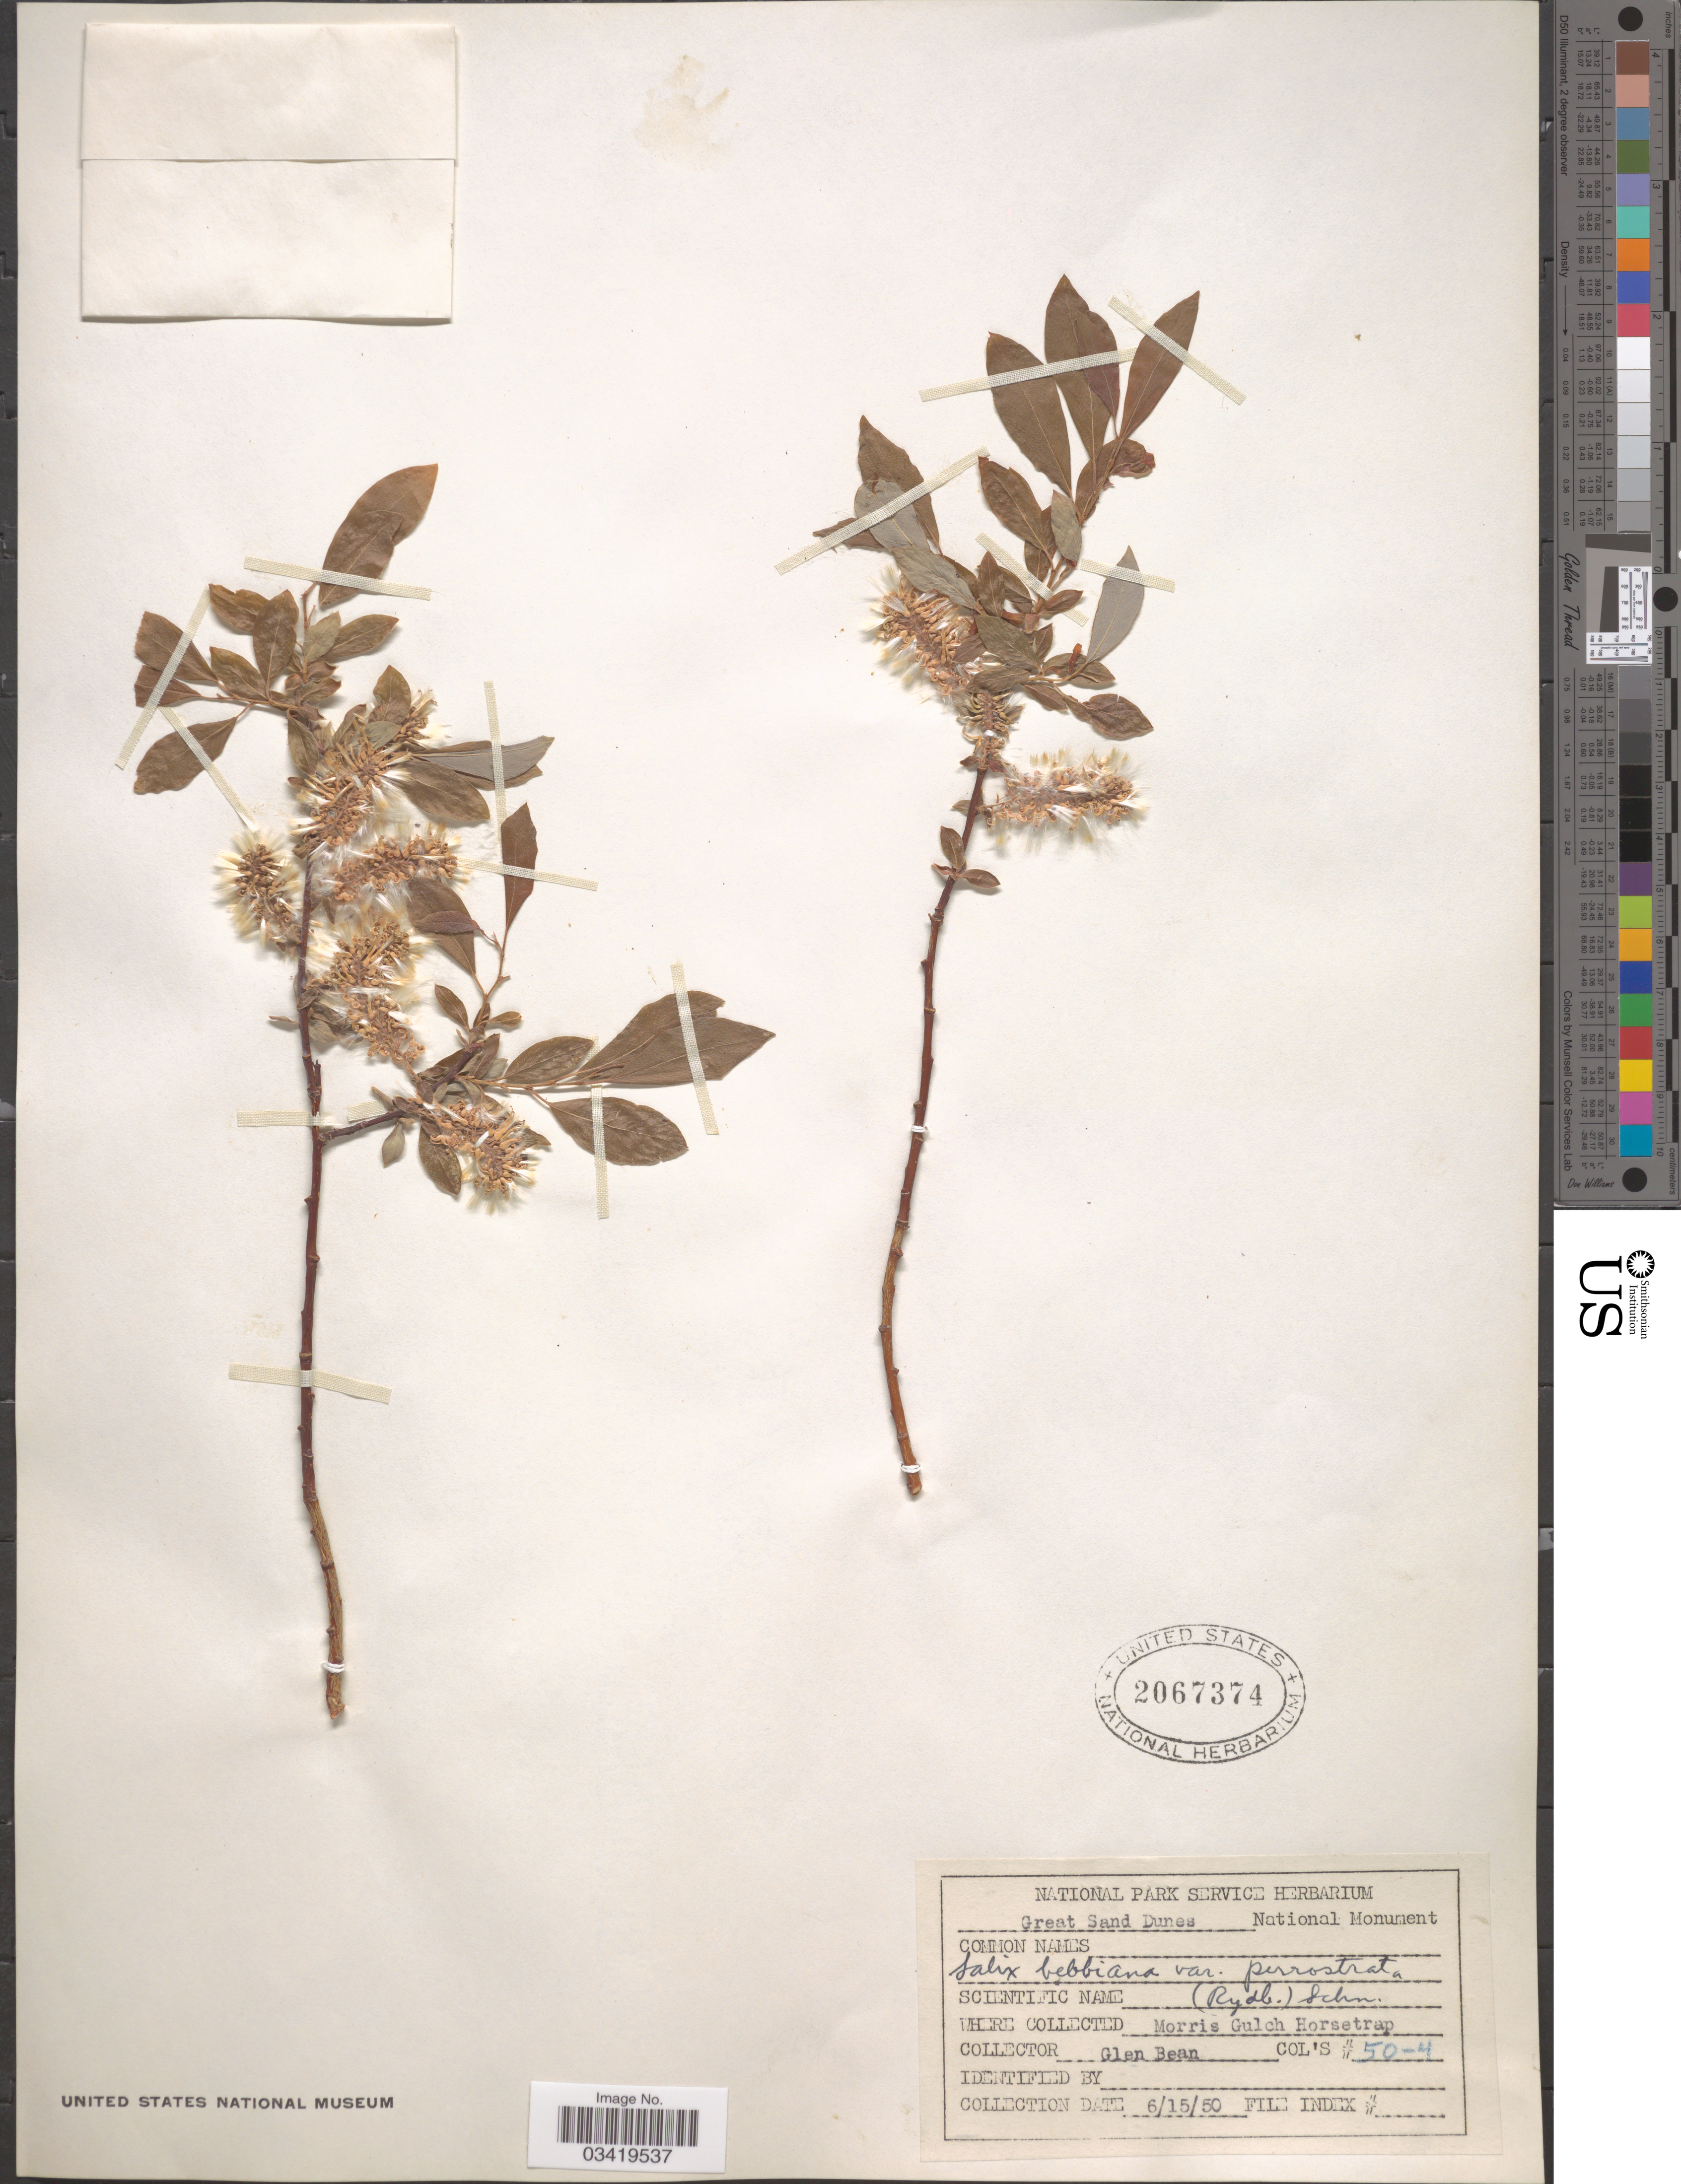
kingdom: Plantae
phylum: Tracheophyta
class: Magnoliopsida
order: Malpighiales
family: Salicaceae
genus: Salix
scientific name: Salix bebbiana var. perrostrata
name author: Sarg.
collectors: G. Bean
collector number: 50-4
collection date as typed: Transcribed d/m/y: 15/6/50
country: United States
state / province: Colorado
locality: Great Sand Dunes National Monument. Morris Gulch Horsetrap.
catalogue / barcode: US 2067374